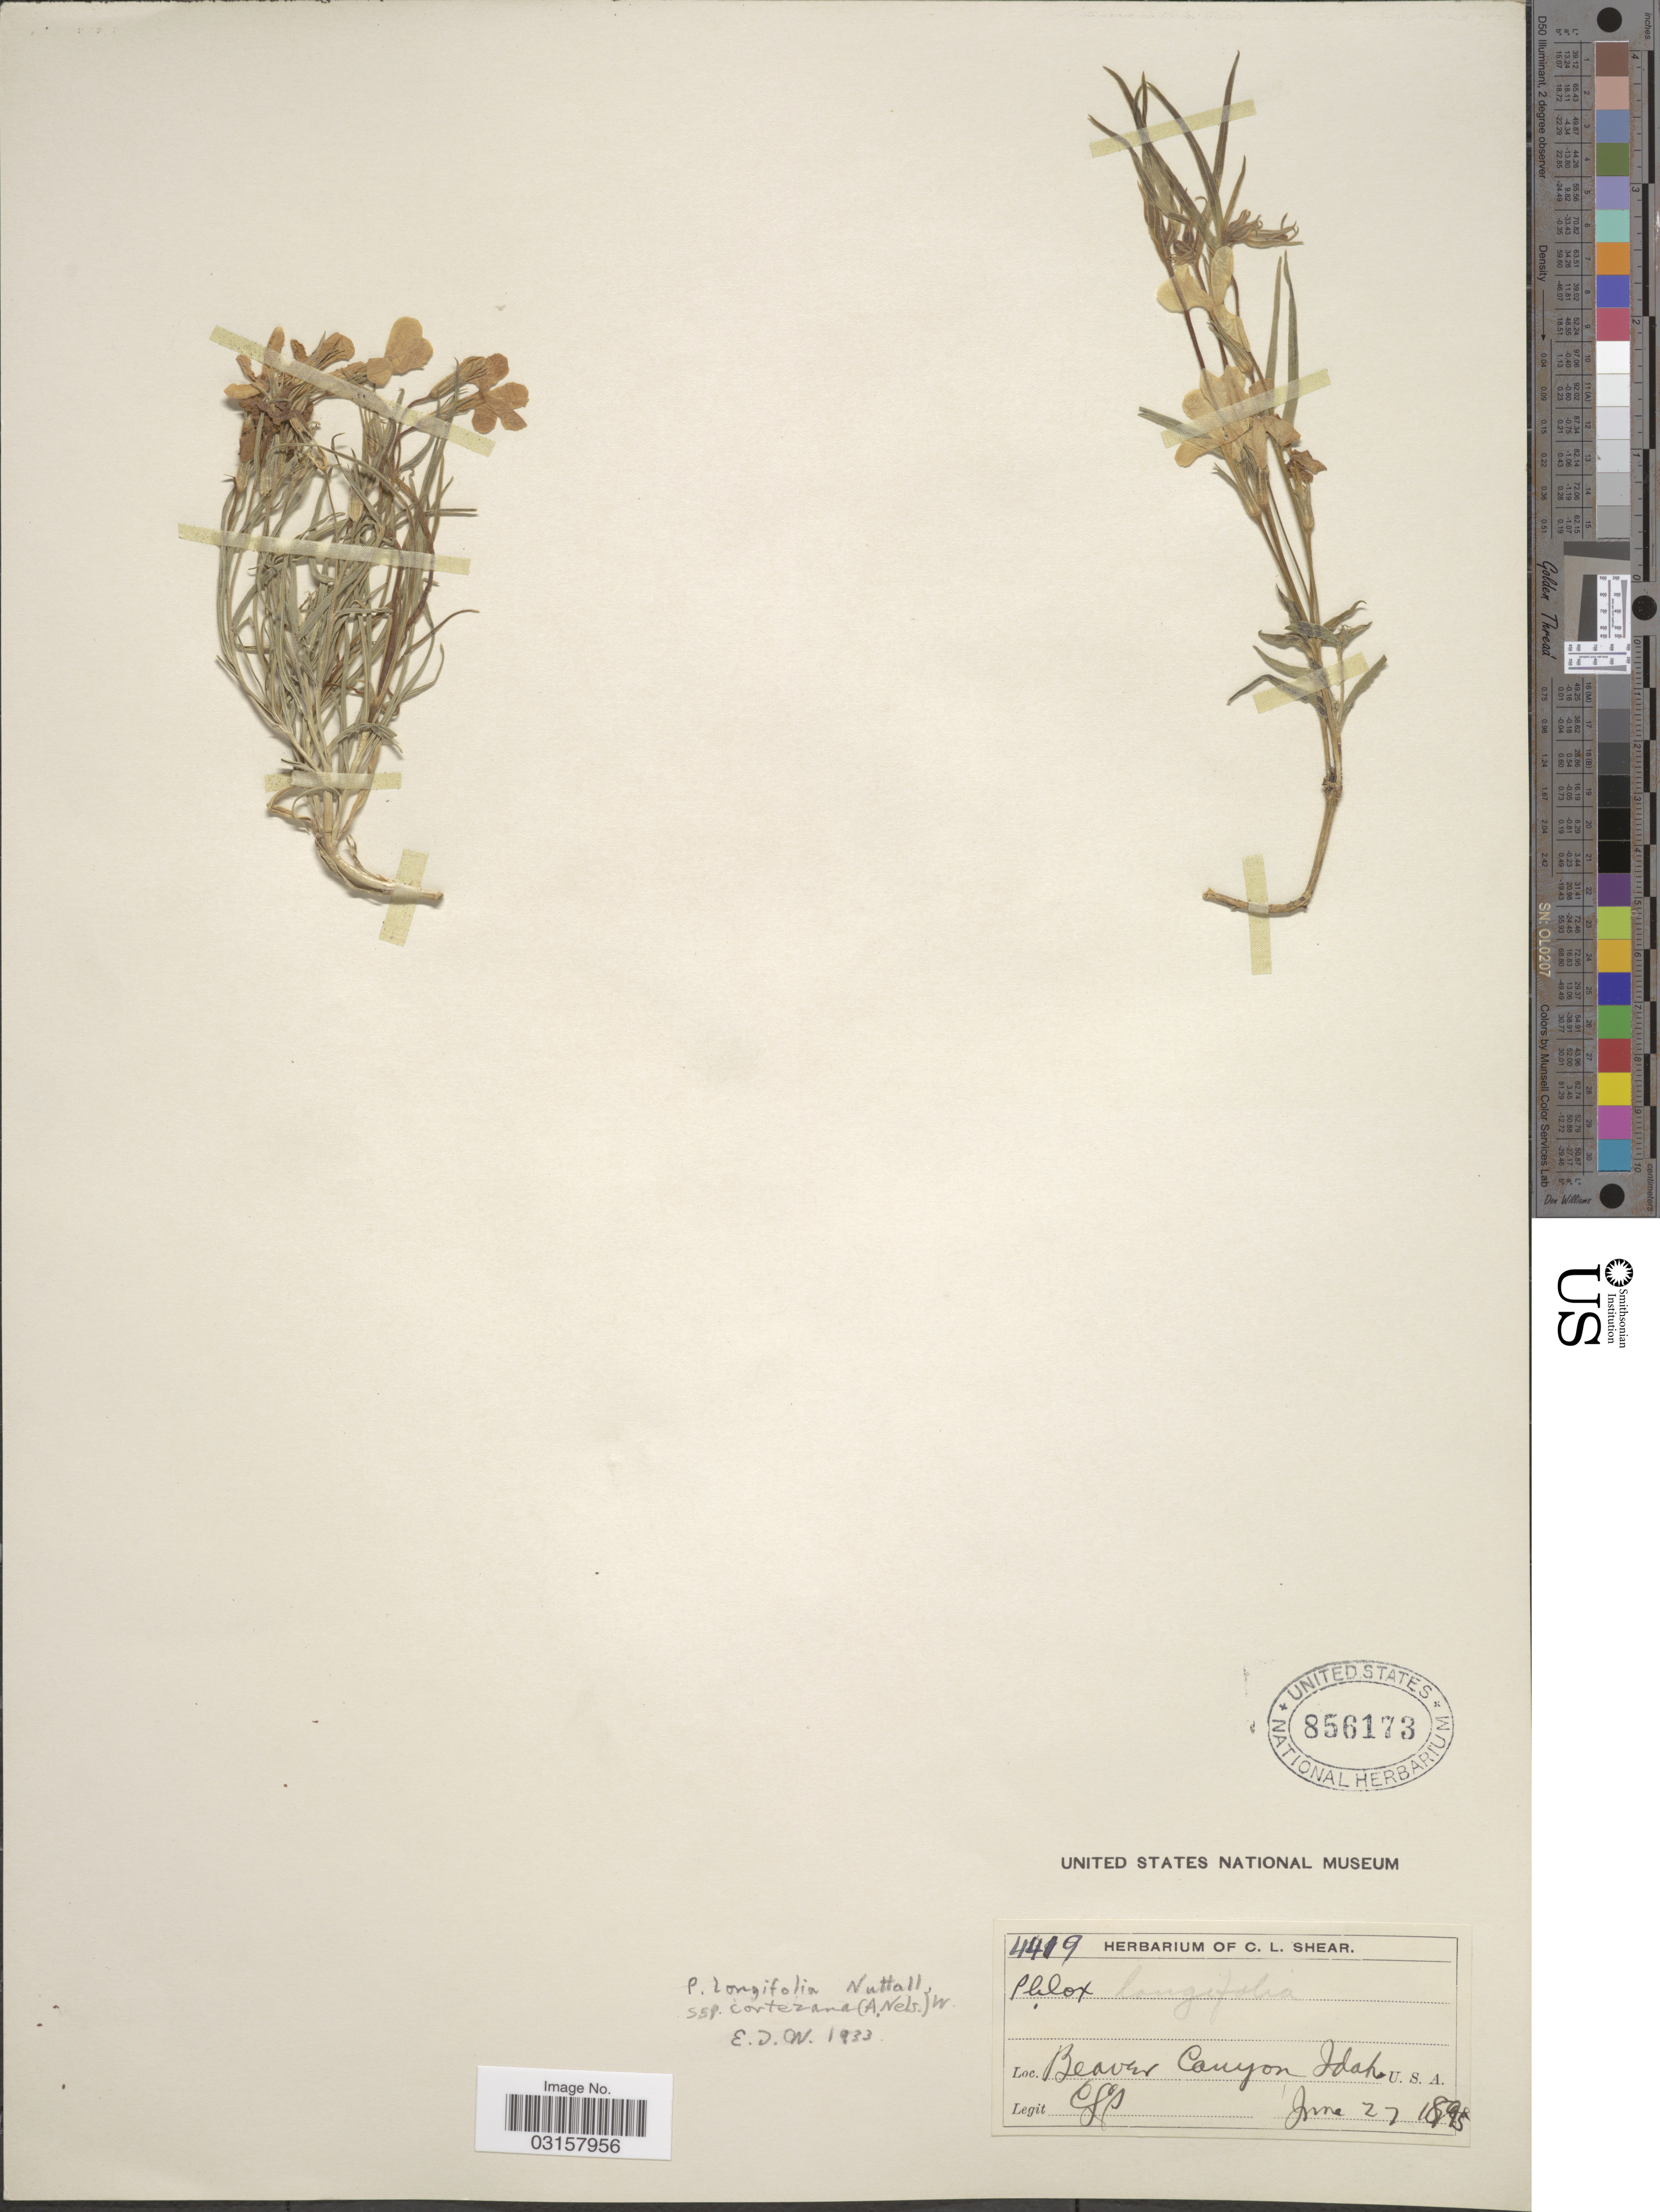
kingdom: Plantae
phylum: Tracheophyta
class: Magnoliopsida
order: Ericales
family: Polemoniaceae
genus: Phlox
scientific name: Phlox longifolia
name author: Nutt.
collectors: C. L. Shear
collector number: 4419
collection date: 1895-06-27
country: United States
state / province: Idaho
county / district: Nez Perce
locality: Beaver Canyon.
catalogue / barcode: US 856173